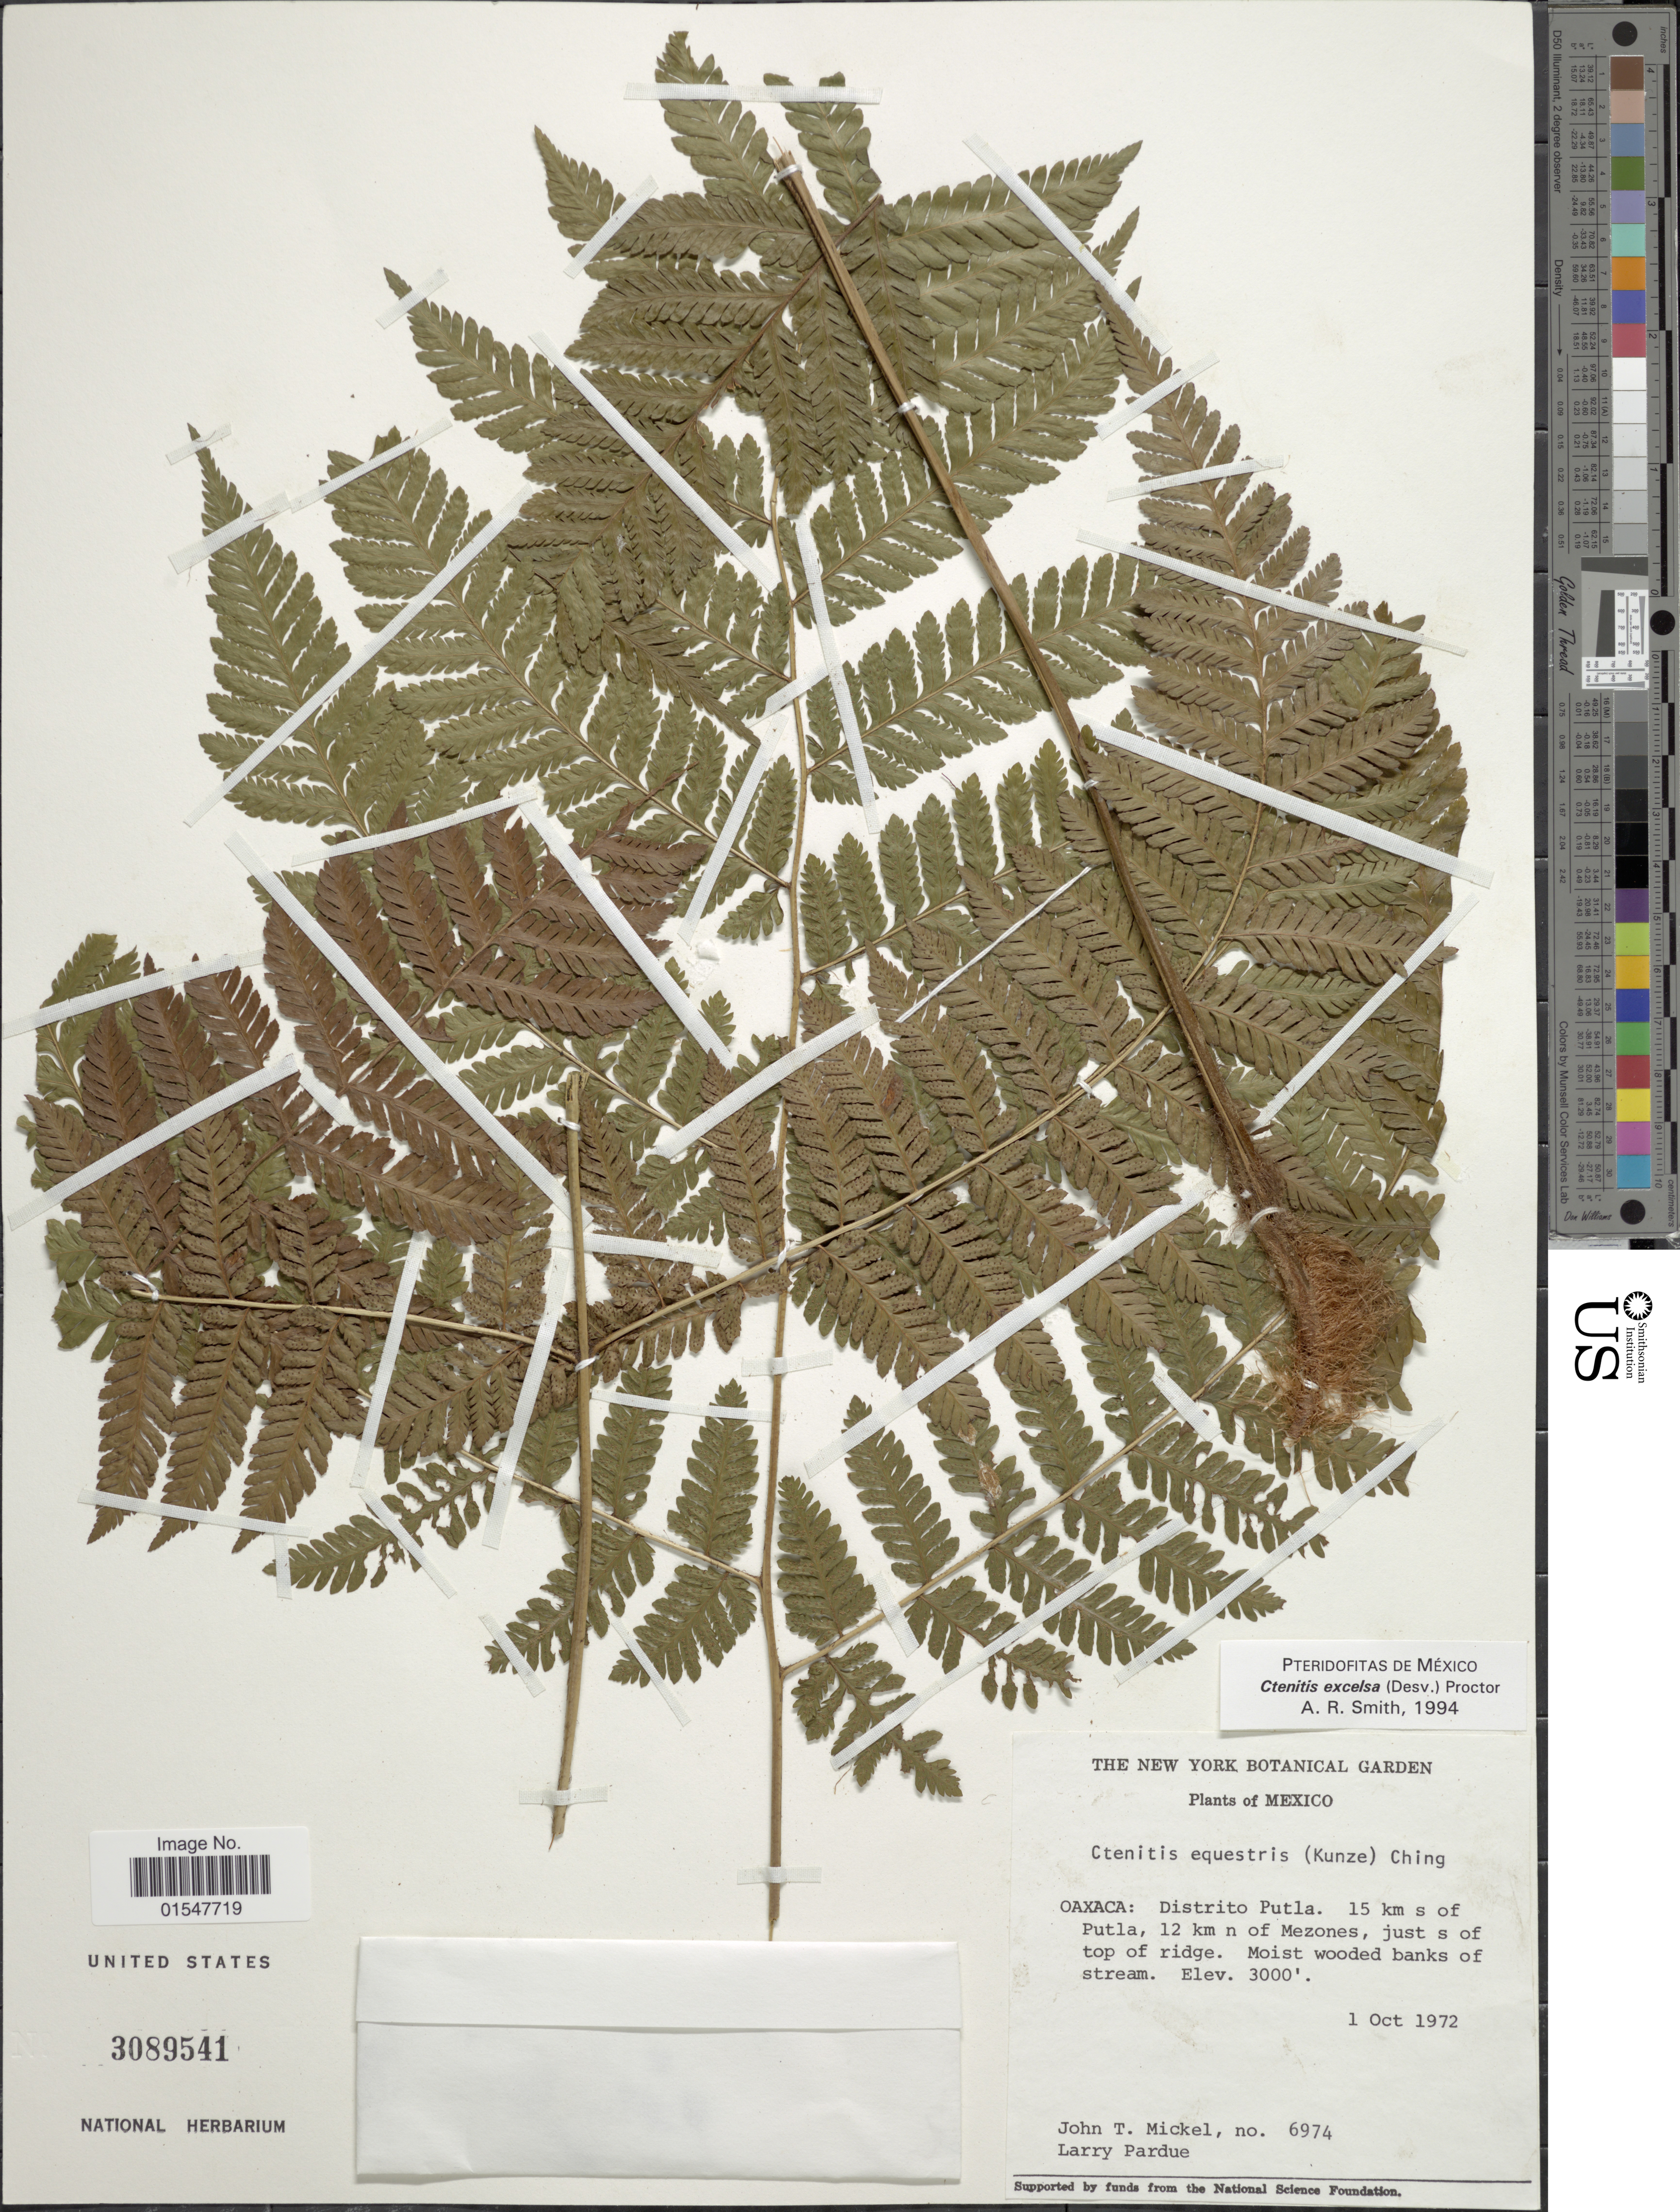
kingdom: Plantae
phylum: Tracheophyta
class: Polypodiopsida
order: Polypodiales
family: Dryopteridaceae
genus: Ctenitis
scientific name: Ctenitis excelsa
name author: (Desv.) Proctor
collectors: J. T. Mickel & L. Pardue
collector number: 6974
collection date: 1972-10-01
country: Mexico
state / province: Oaxaca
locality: Oaxaca: Distrito Putla. 15 km s of Putla, 12 km n of Mezones, just s of top of ridge.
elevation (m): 914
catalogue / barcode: US 3089541